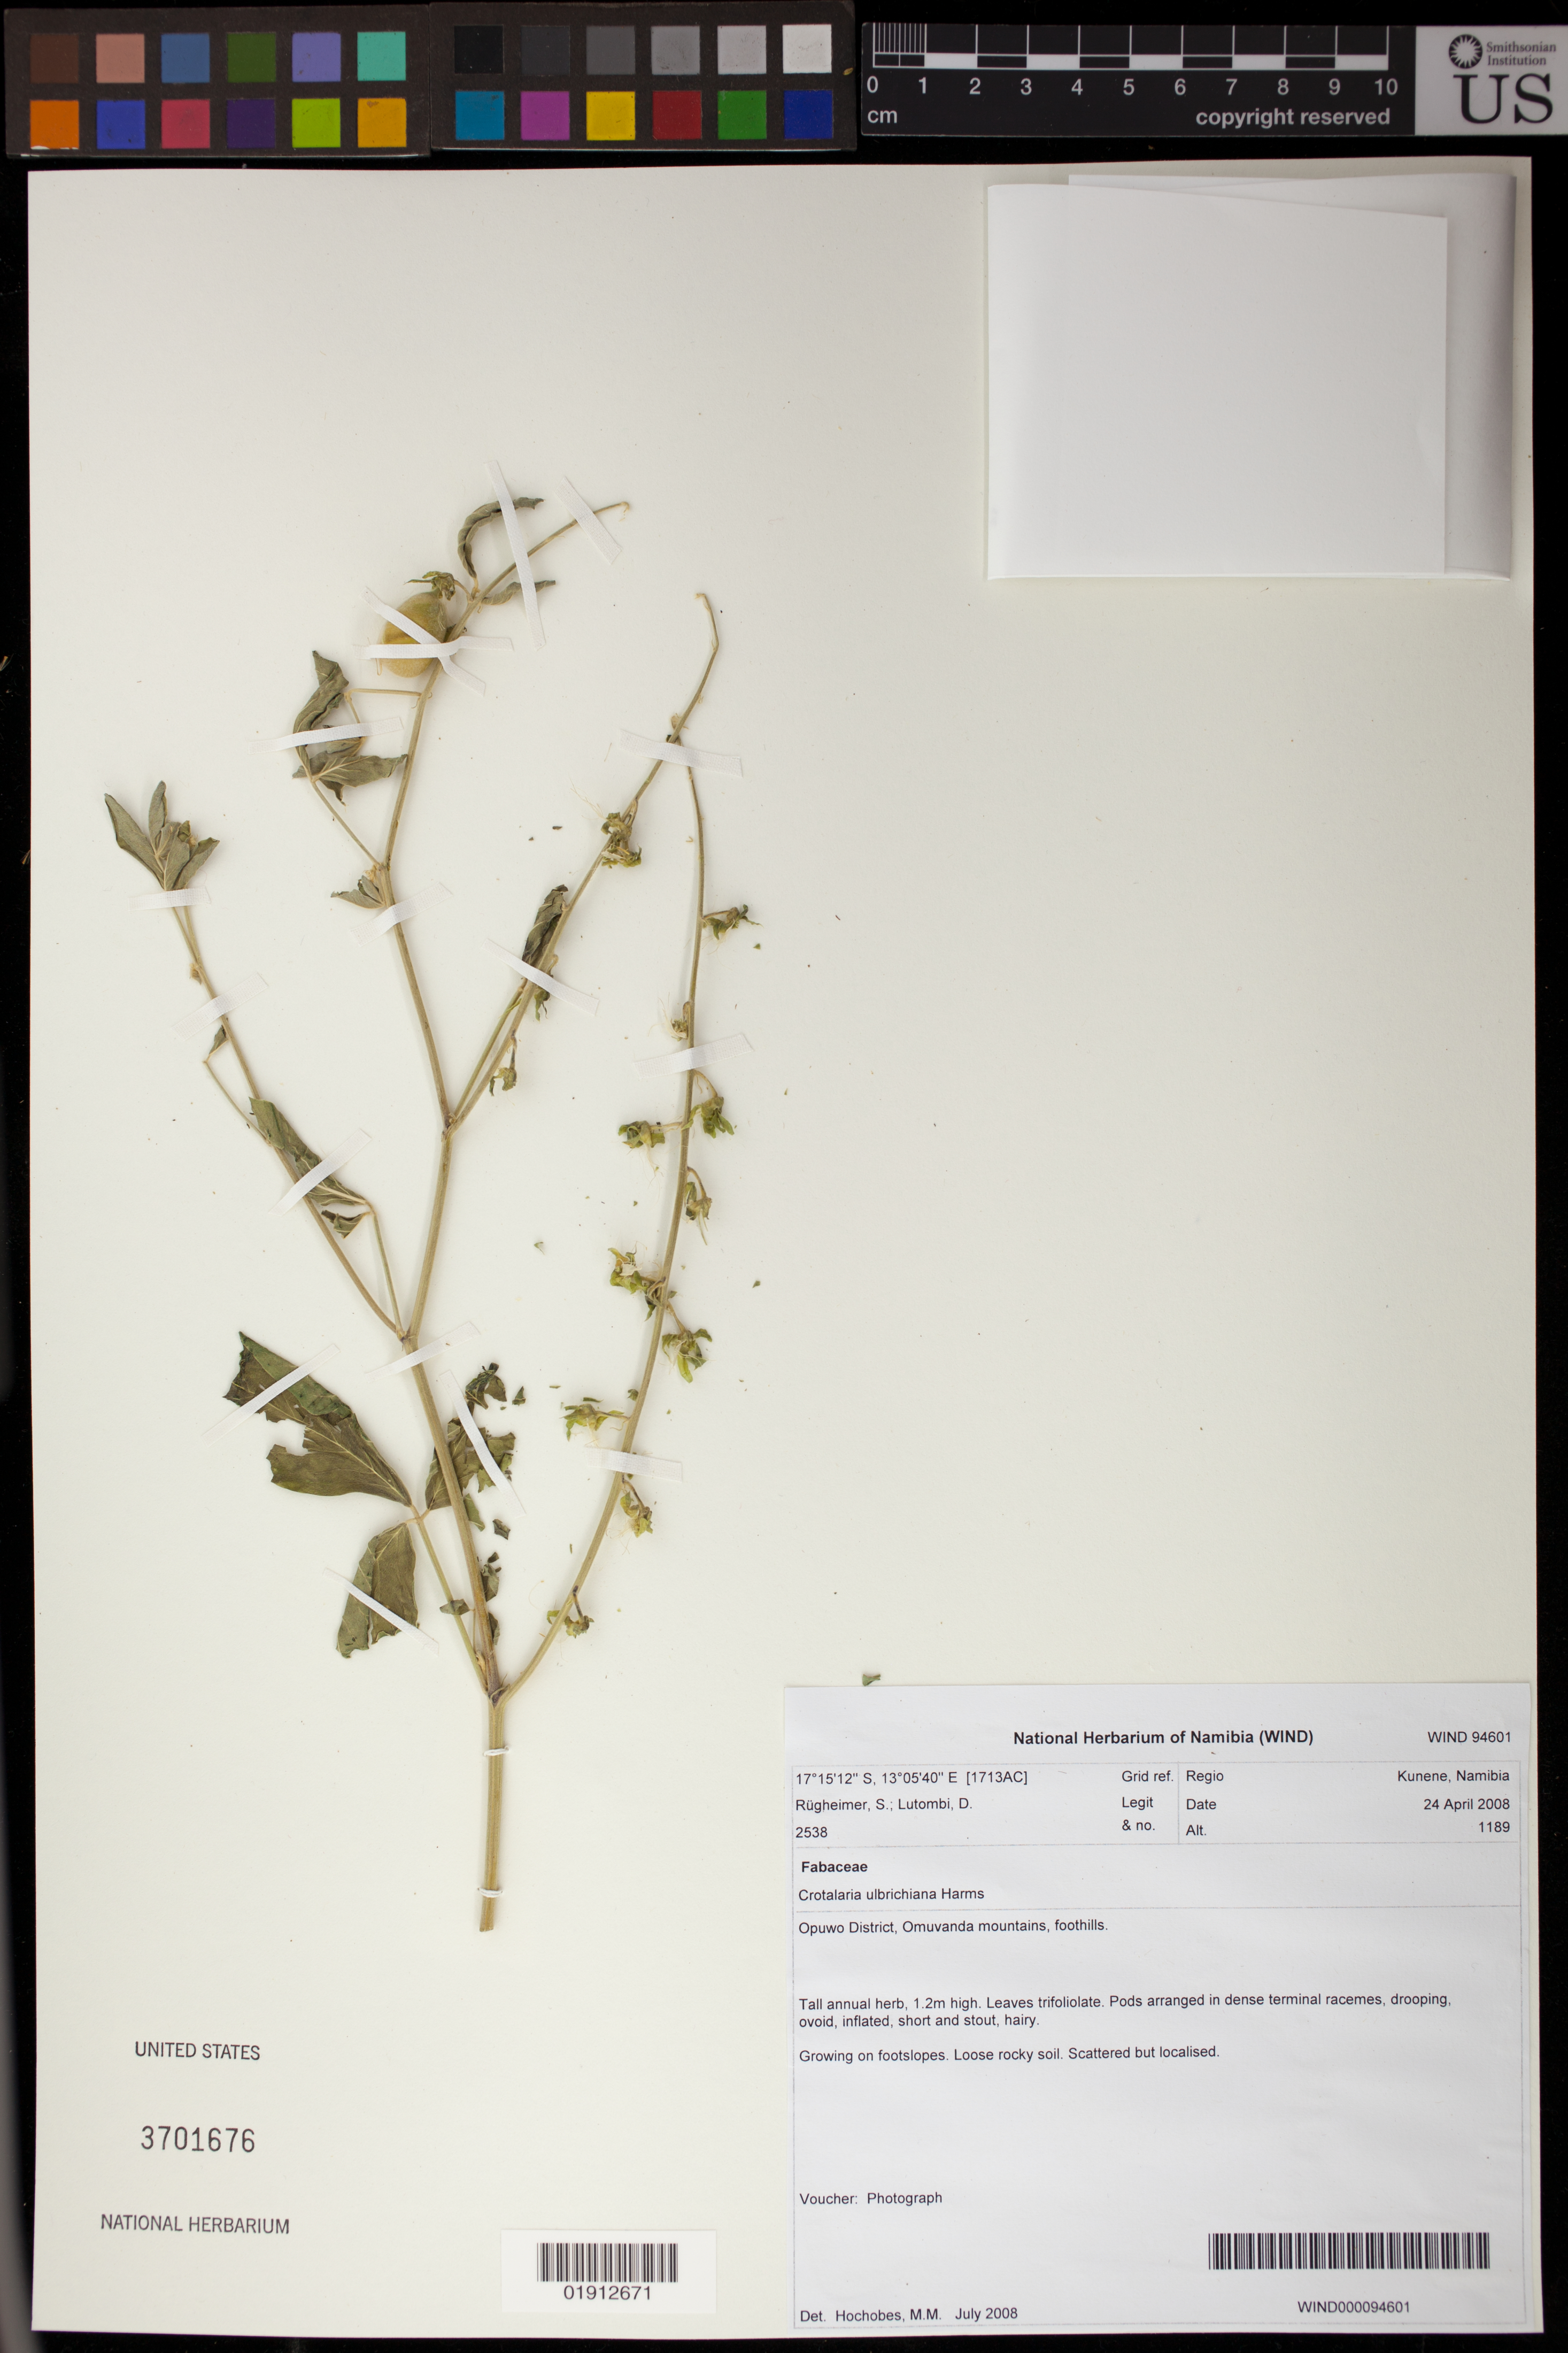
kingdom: Plantae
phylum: Tracheophyta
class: Magnoliopsida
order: Fabales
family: Fabaceae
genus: Crotalaria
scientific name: Crotalaria ulbrichiana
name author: Harms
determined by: Hochobes, M. M.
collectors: S. Rugheimer & D. Lutombi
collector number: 2538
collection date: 2008-04-24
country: Namibia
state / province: Kunene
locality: Opuwo District, Omuvanda mountains, foothills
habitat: Growing on footslopes. Loose rocky soil.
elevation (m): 1189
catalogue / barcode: US 3701676